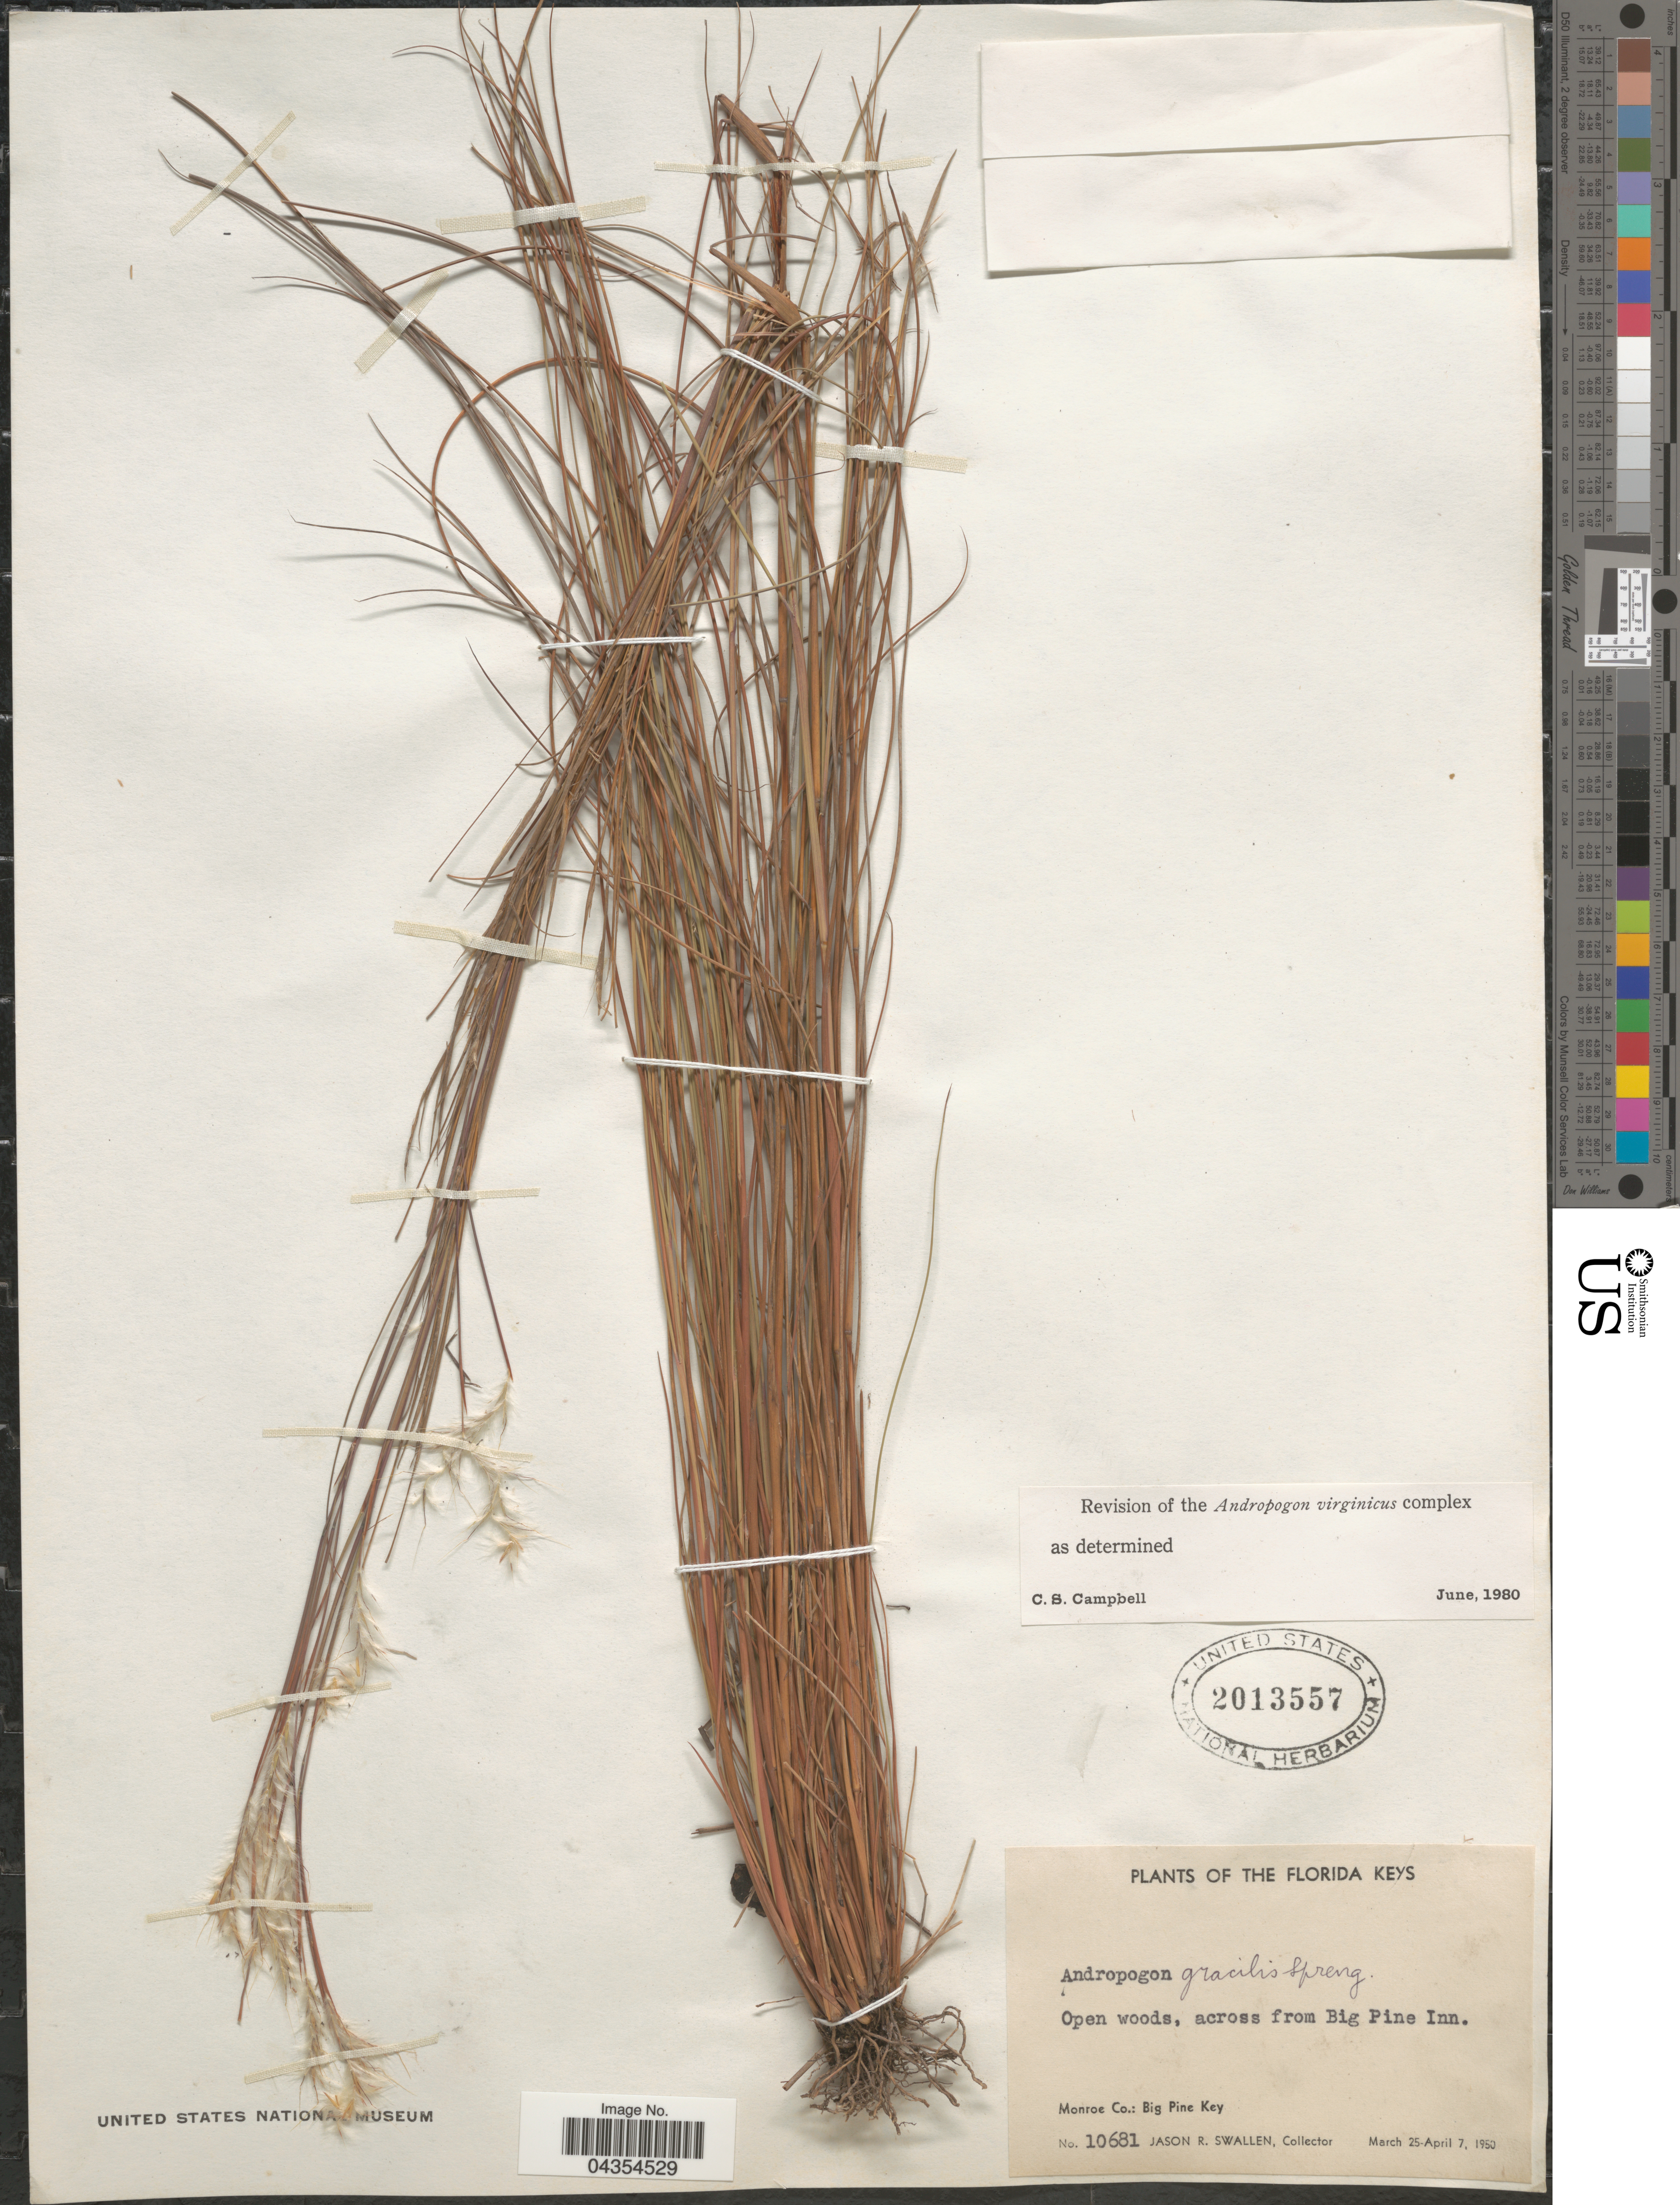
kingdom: Plantae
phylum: Tracheophyta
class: Liliopsida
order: Poales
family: Poaceae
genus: Schizachyrium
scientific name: Schizachyrium gracile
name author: (Spreng.) Nash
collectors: J. R. Swallen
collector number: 10681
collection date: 1950-03-25/1950-04-07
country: United States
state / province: Florida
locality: The Florida Keys. Open woods, across from Big Pine Inn. Monroe Co.: Big Pine Key.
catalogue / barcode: US 2013557